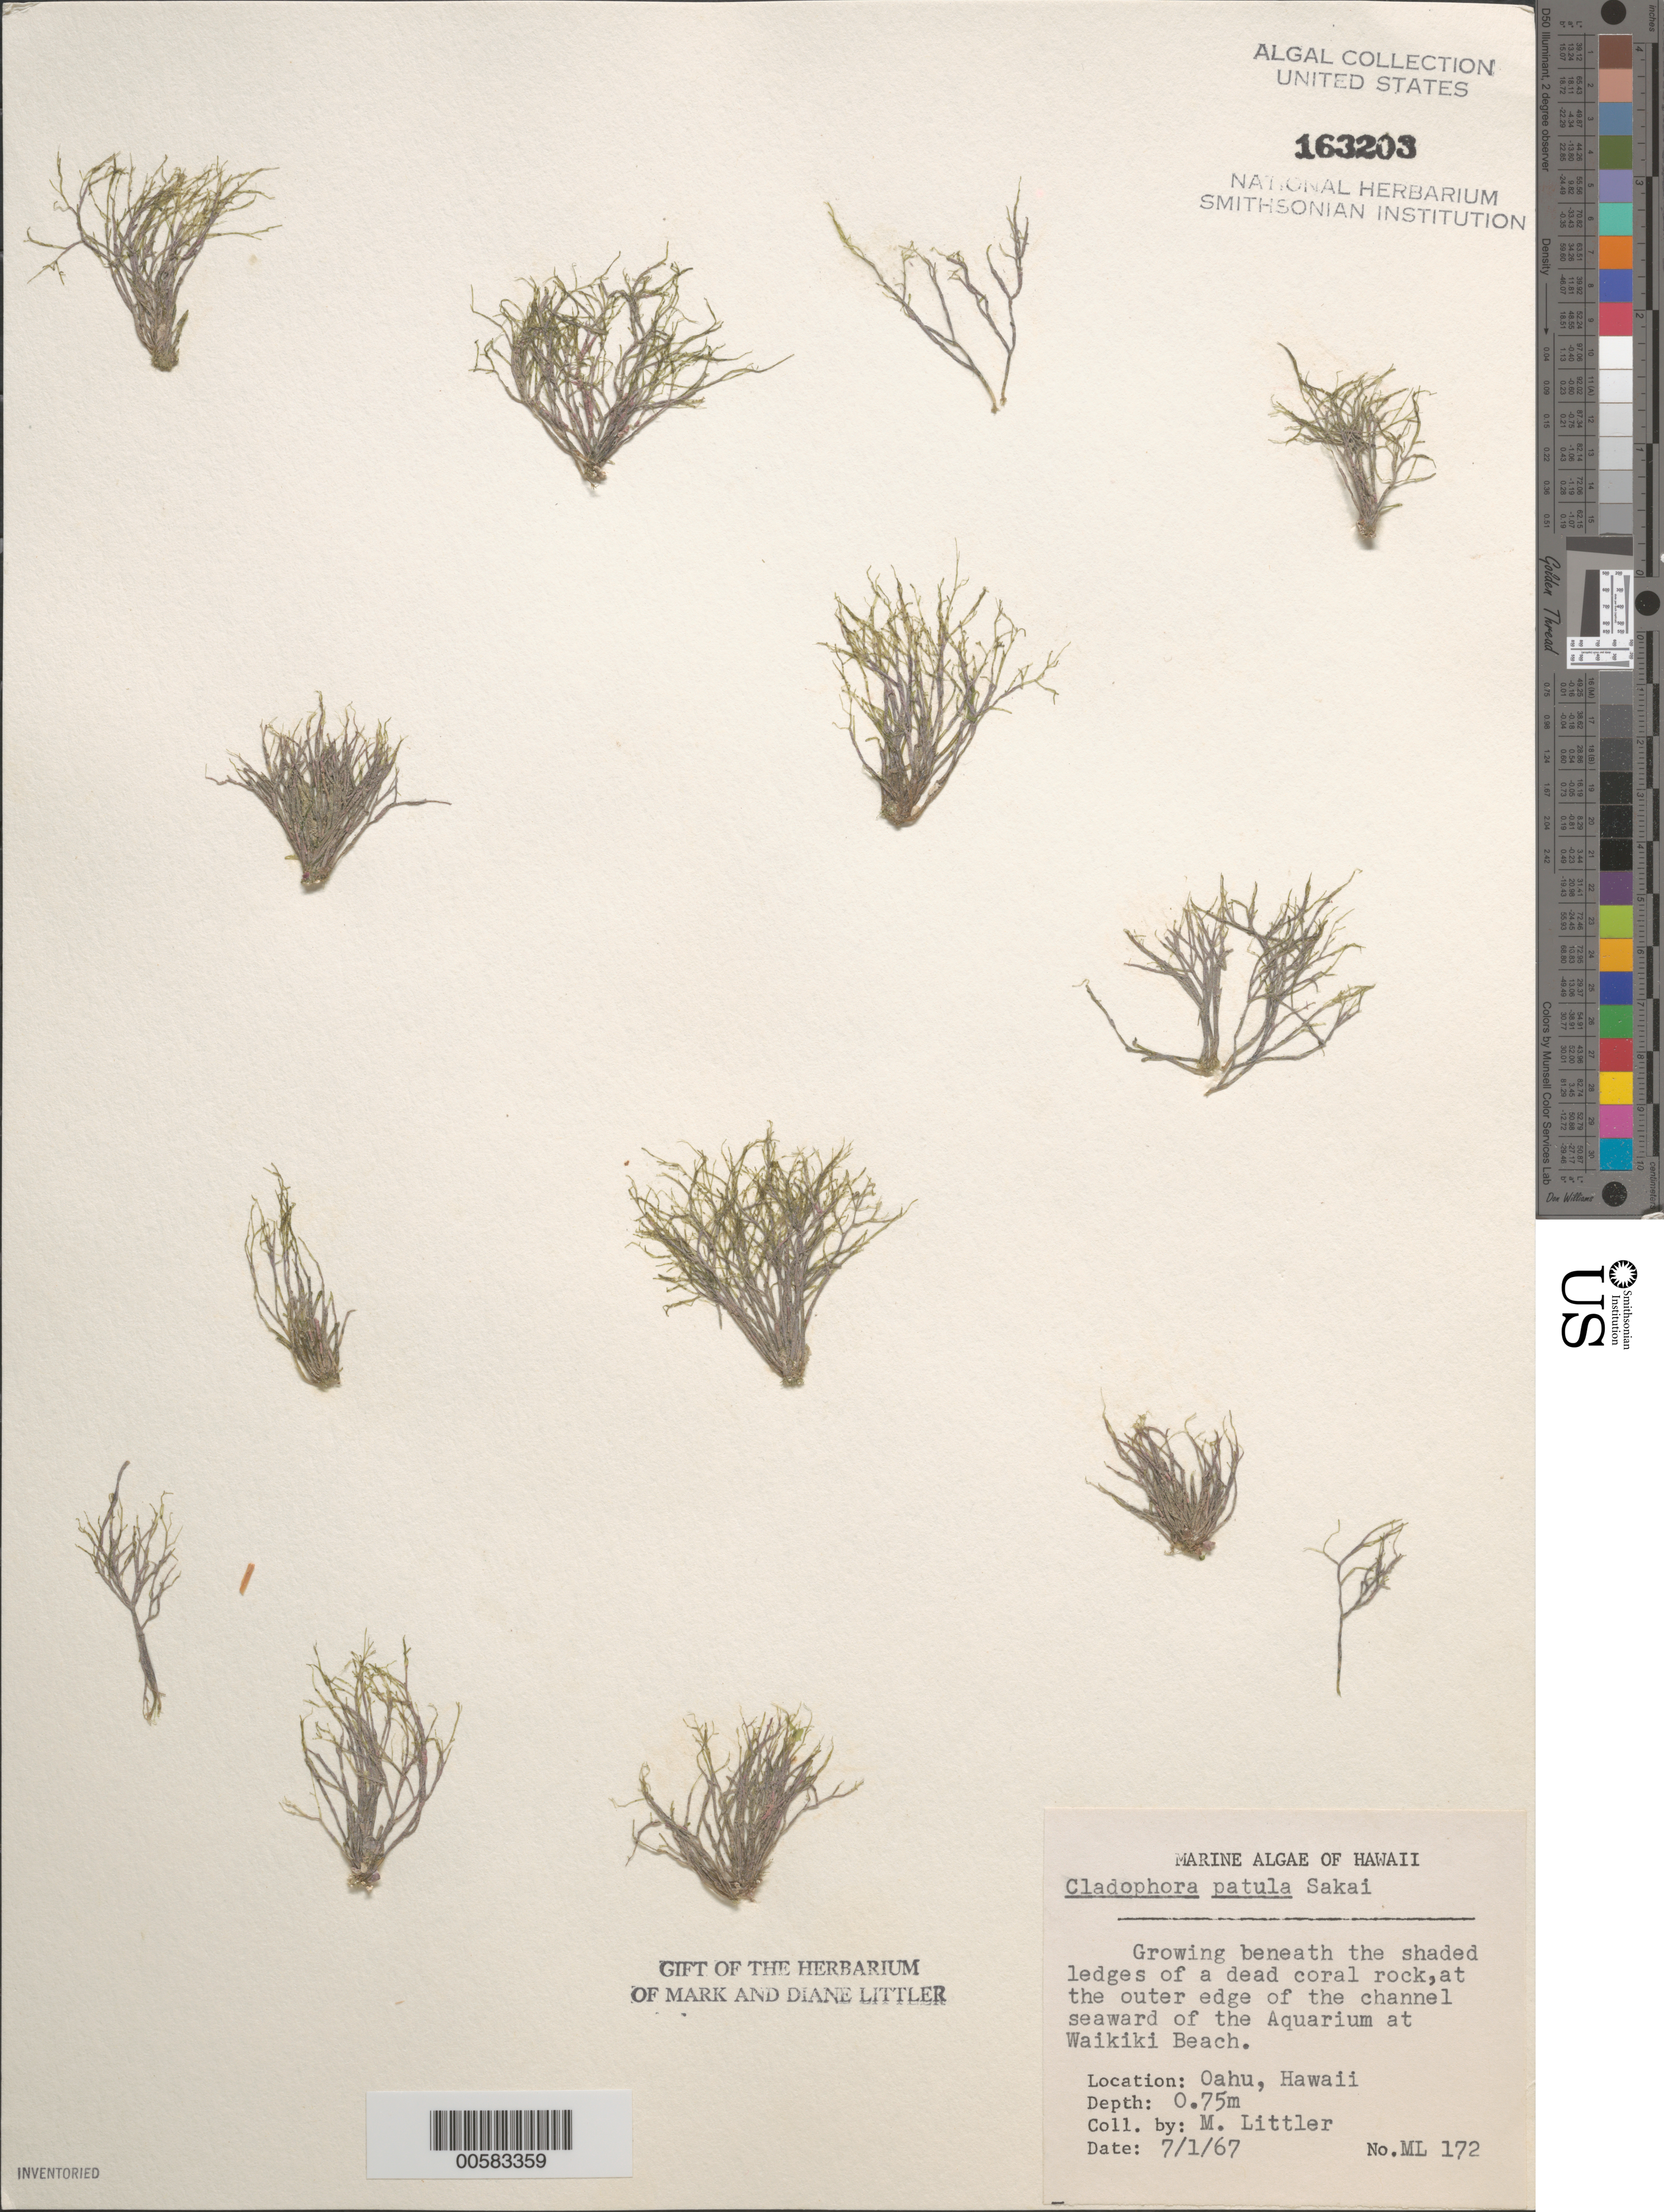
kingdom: Plantae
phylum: Chlorophyta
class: Ulvophyceae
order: Cladophorales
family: Cladophoraceae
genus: Lychaete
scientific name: Lychaete dotyana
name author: (W.J. Gilbert) M.J. Wynne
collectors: M. M. Littler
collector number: ML 172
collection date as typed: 01 Jul 1967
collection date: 1967-07-01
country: United States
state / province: Hawaii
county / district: Honolulu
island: Oahu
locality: Waikiki Beach near Aquarium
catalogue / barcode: US 163203